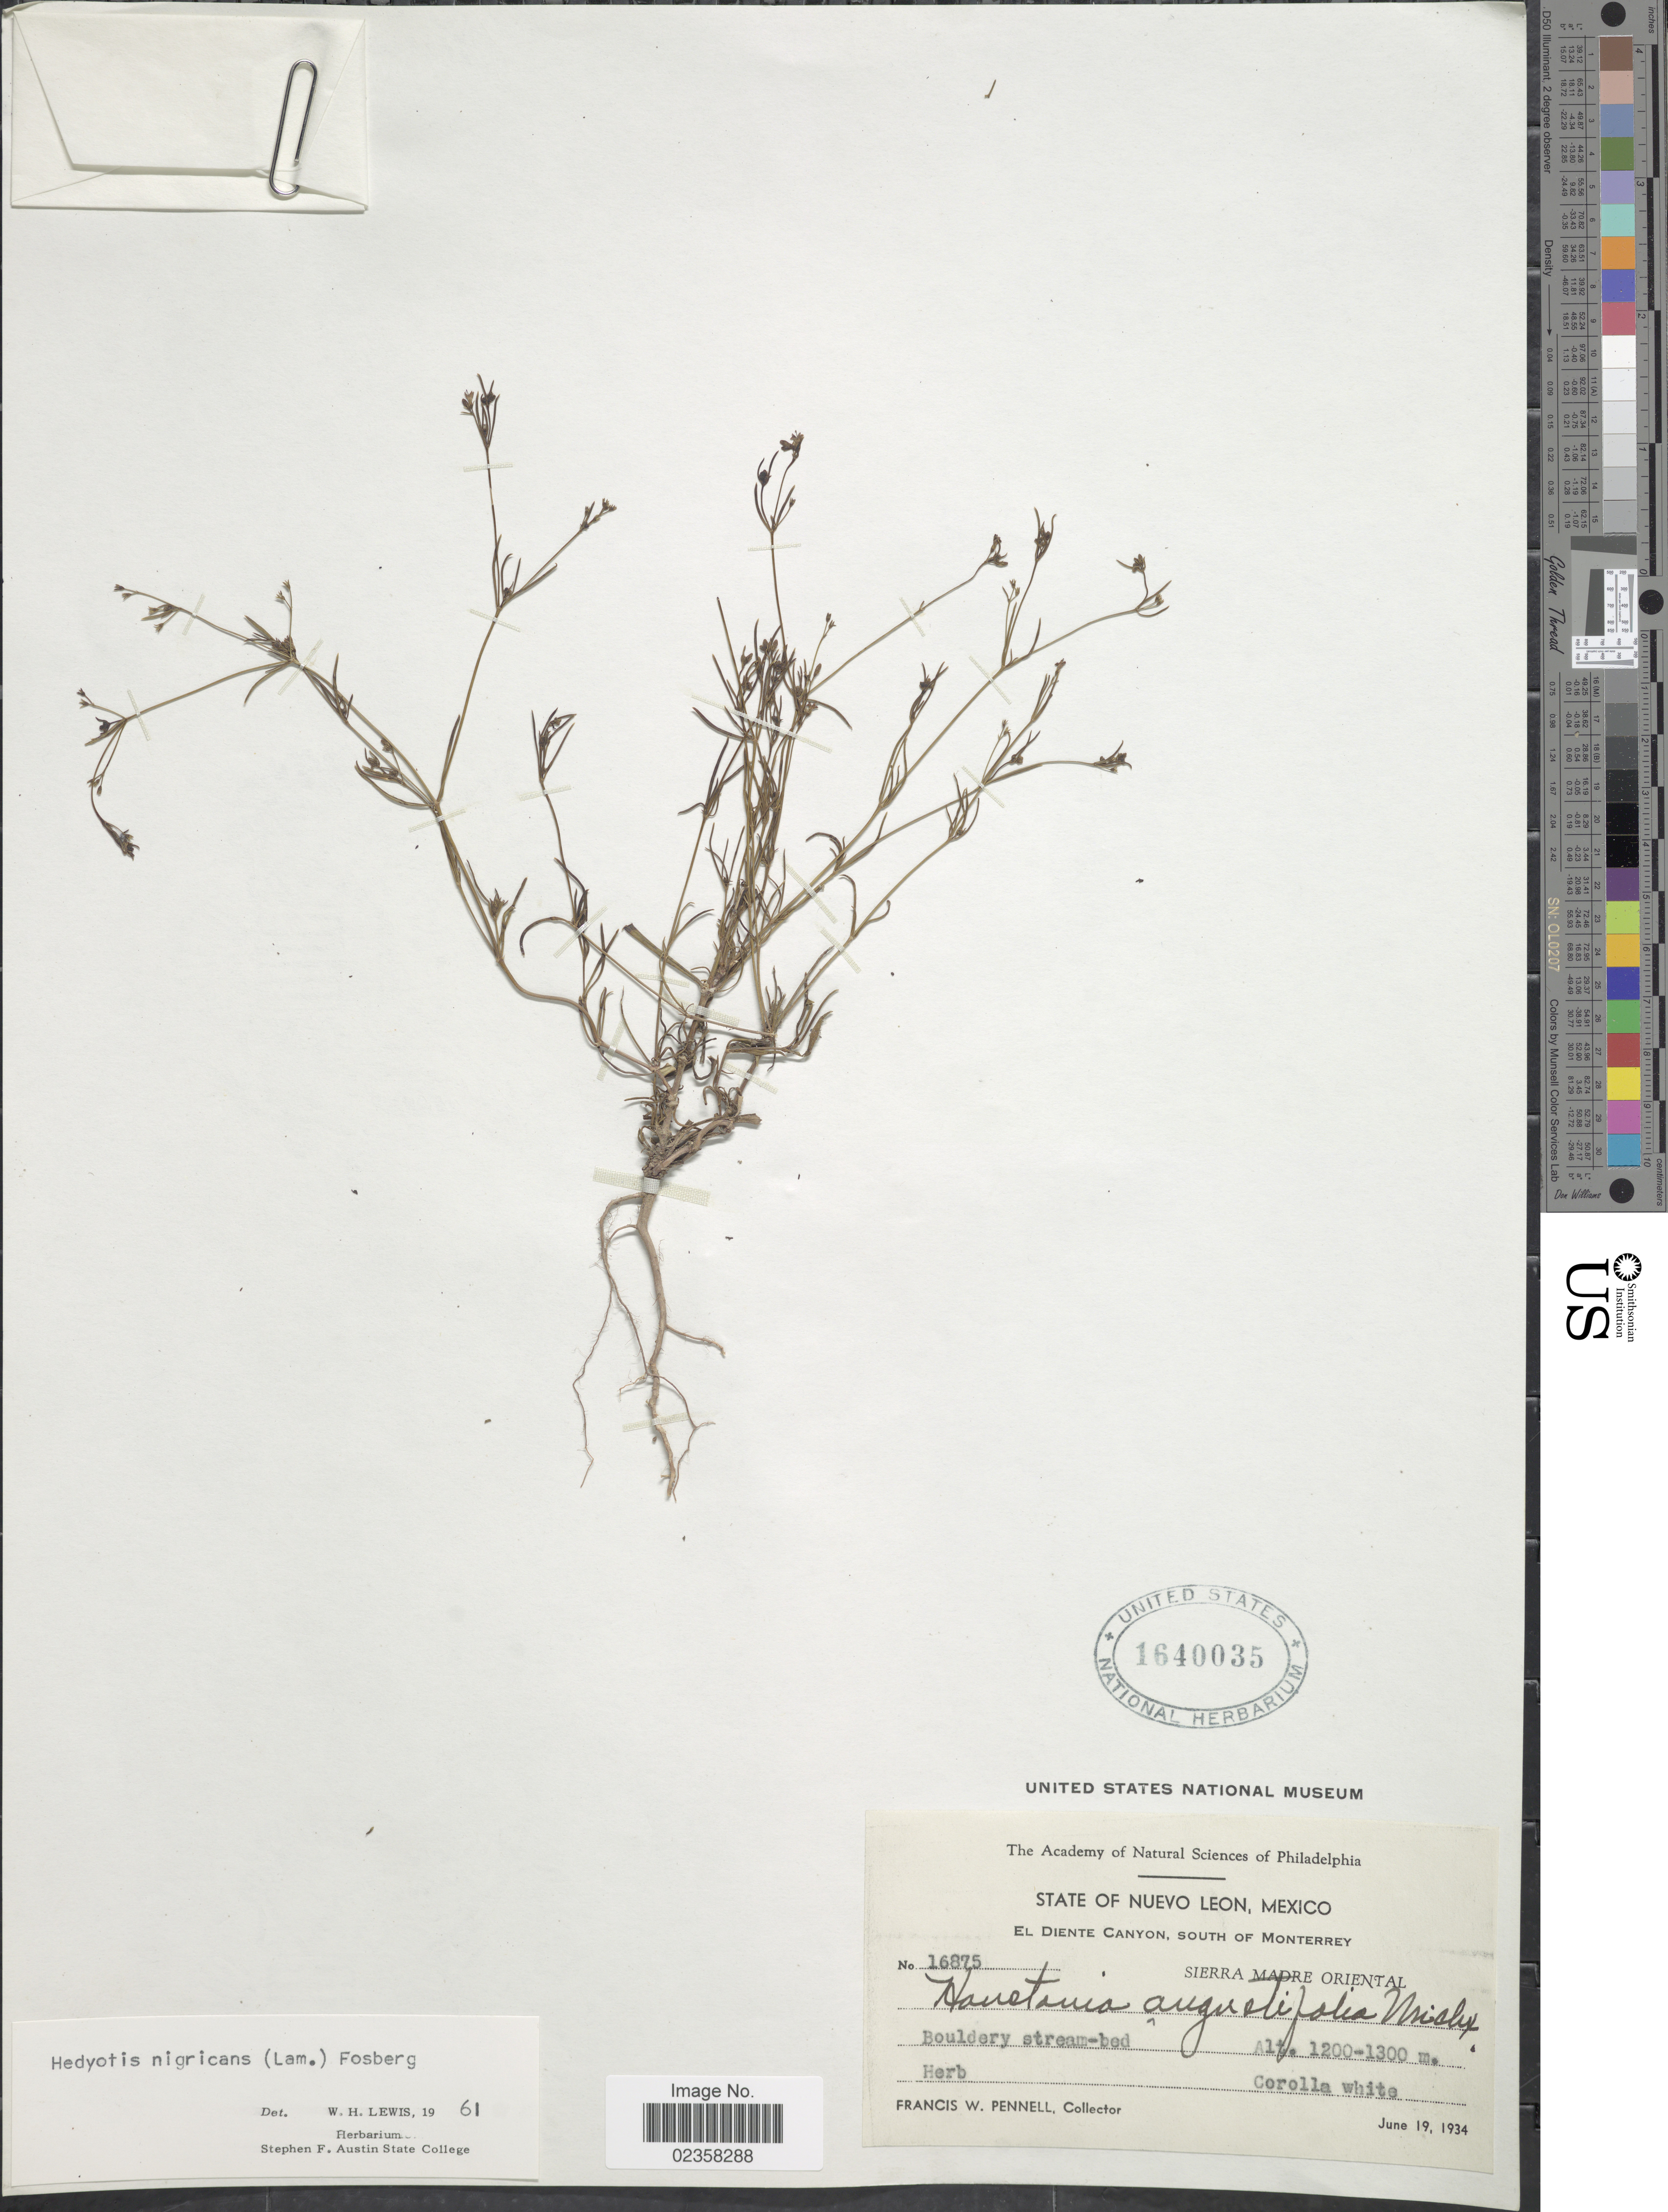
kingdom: Plantae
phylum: Tracheophyta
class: Magnoliopsida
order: Gentianales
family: Rubiaceae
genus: Houstonia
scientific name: Houstonia nigricans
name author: (Lam.) Fernald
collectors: F. W. Pennell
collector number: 16875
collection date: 1934-06-19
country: Mexico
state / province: Nuevo León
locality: El Diente Canyon, south of Monterrey, Sierra Madre Oriental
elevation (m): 1200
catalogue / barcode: US 1640035